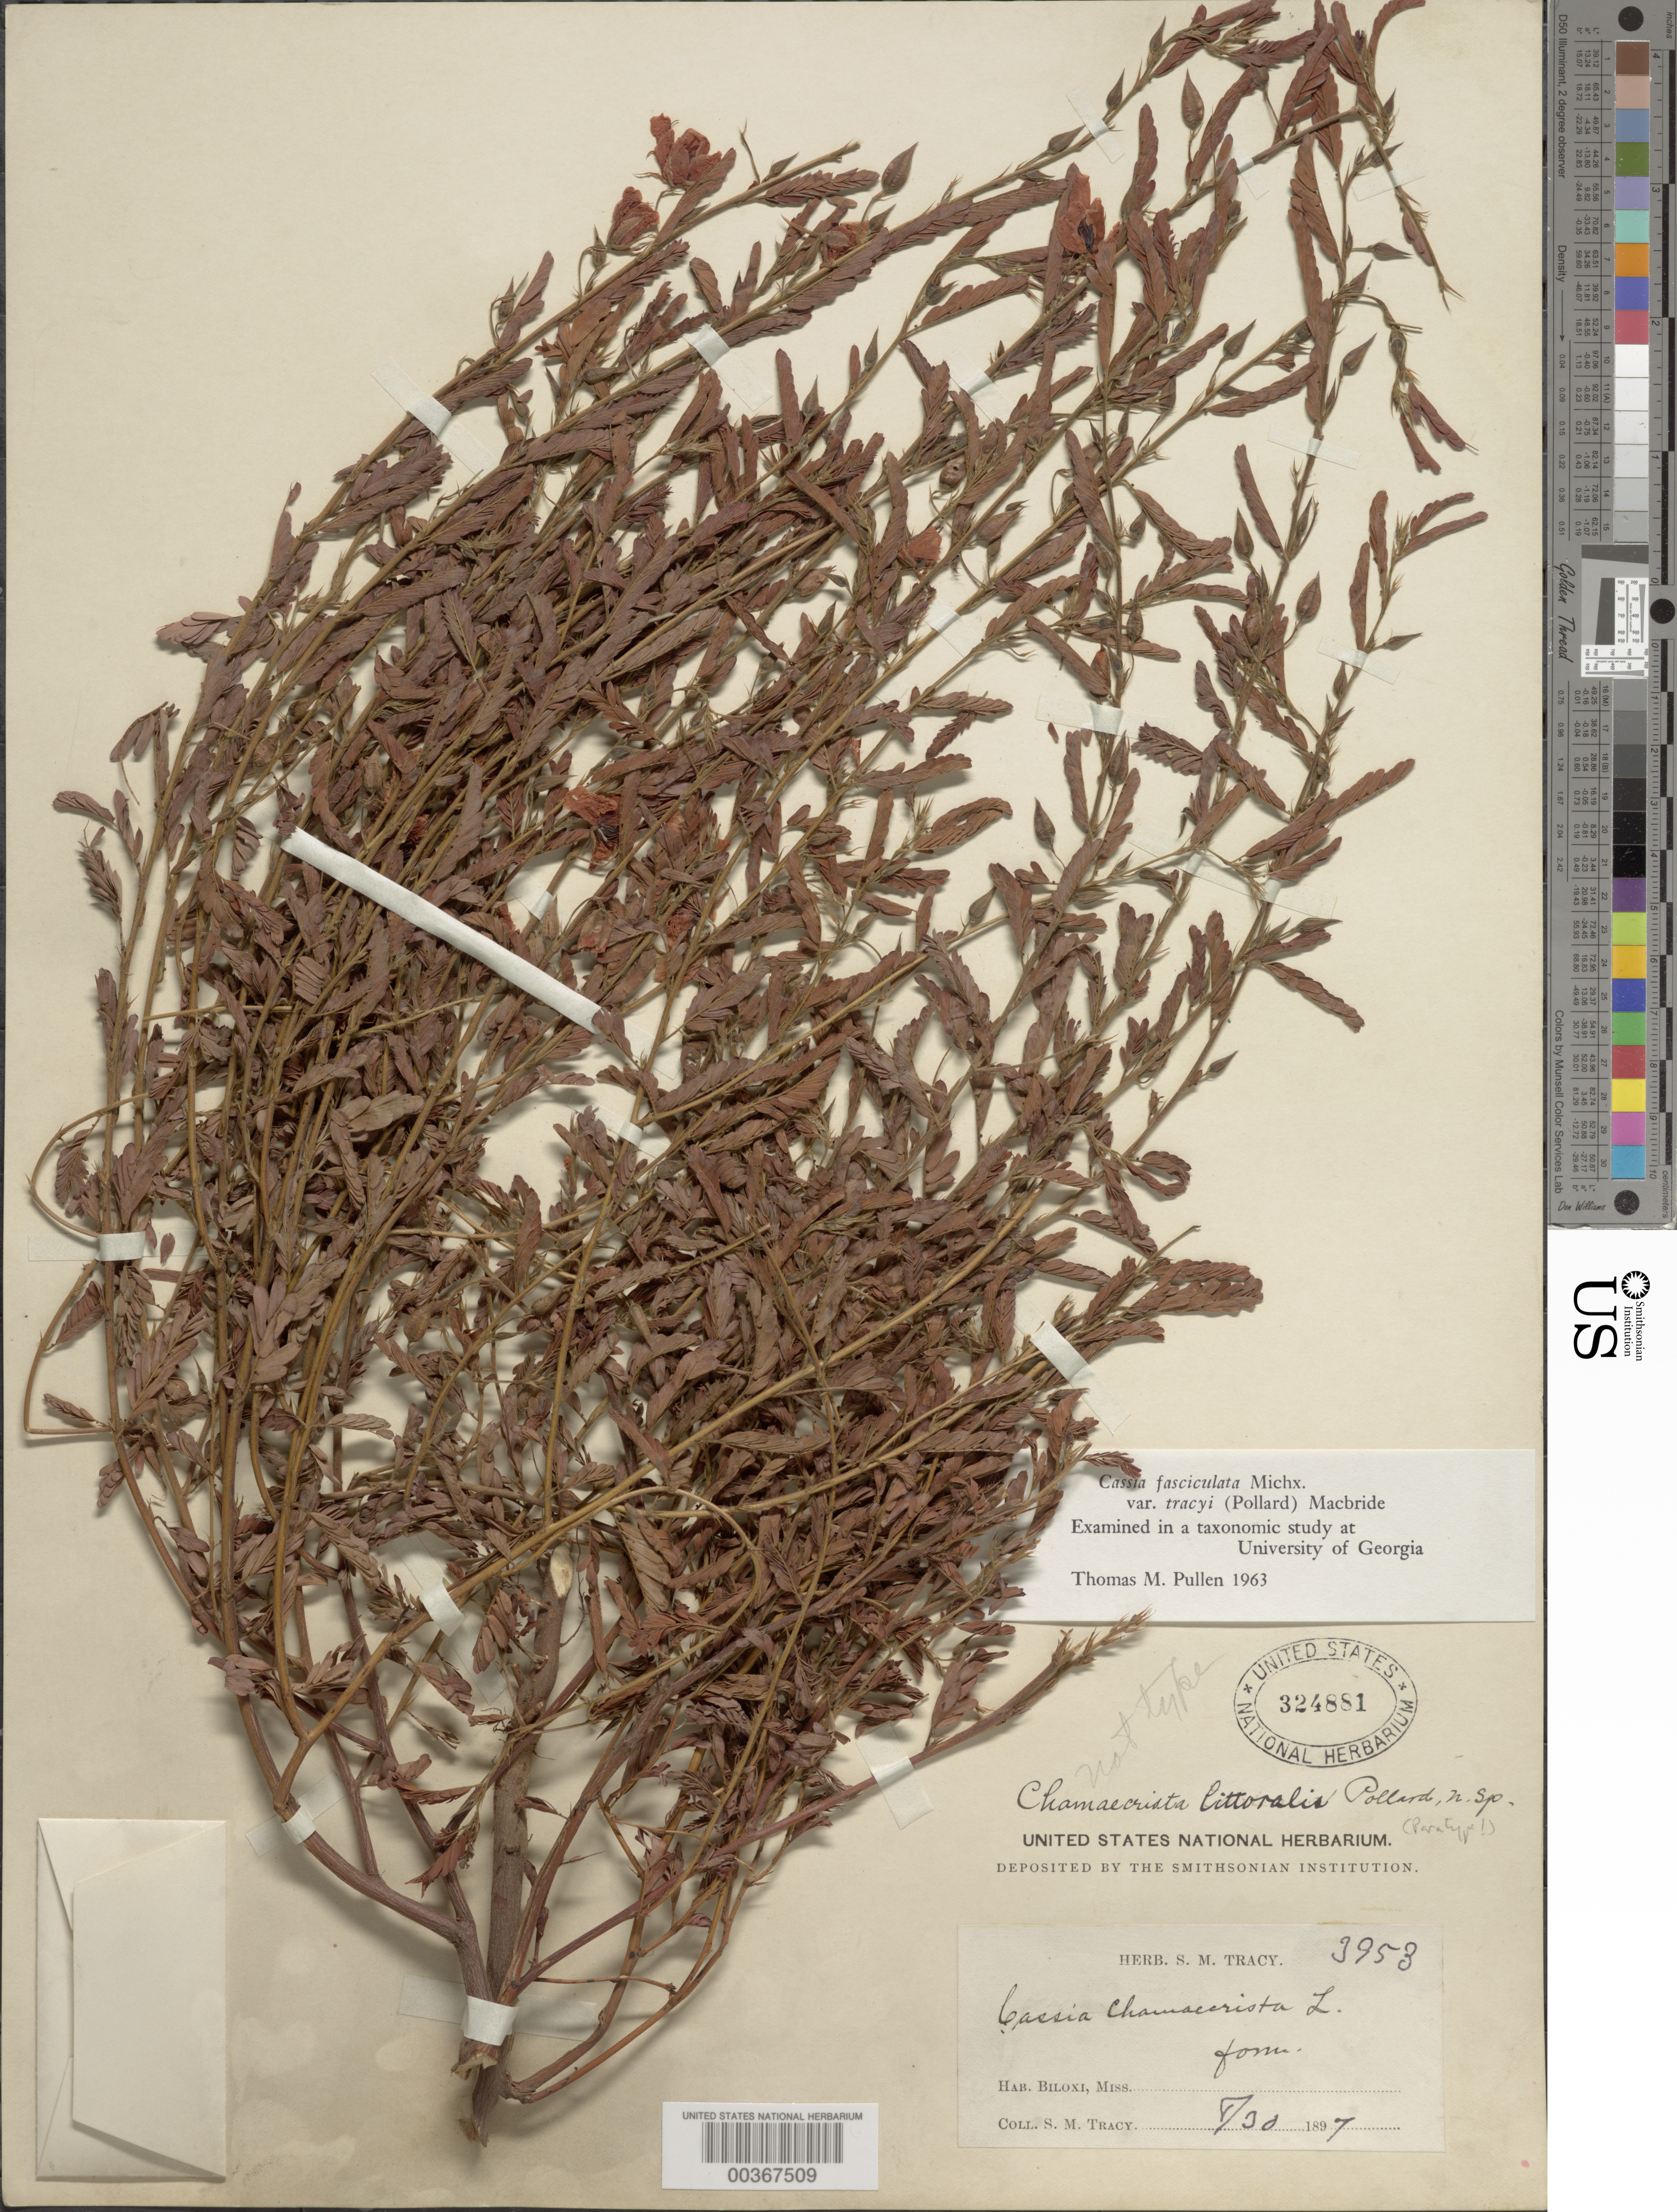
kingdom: Plantae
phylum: Tracheophyta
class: Magnoliopsida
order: Fabales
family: Fabaceae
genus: Chamaecrista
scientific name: Chamaecrista fasciculata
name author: (Michx.) Greene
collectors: S. M. Tracy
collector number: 3953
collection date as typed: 30 Aug 1897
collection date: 1897-08-30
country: United States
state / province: Mississippi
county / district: Harrison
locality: Biloxi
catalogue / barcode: US 324881